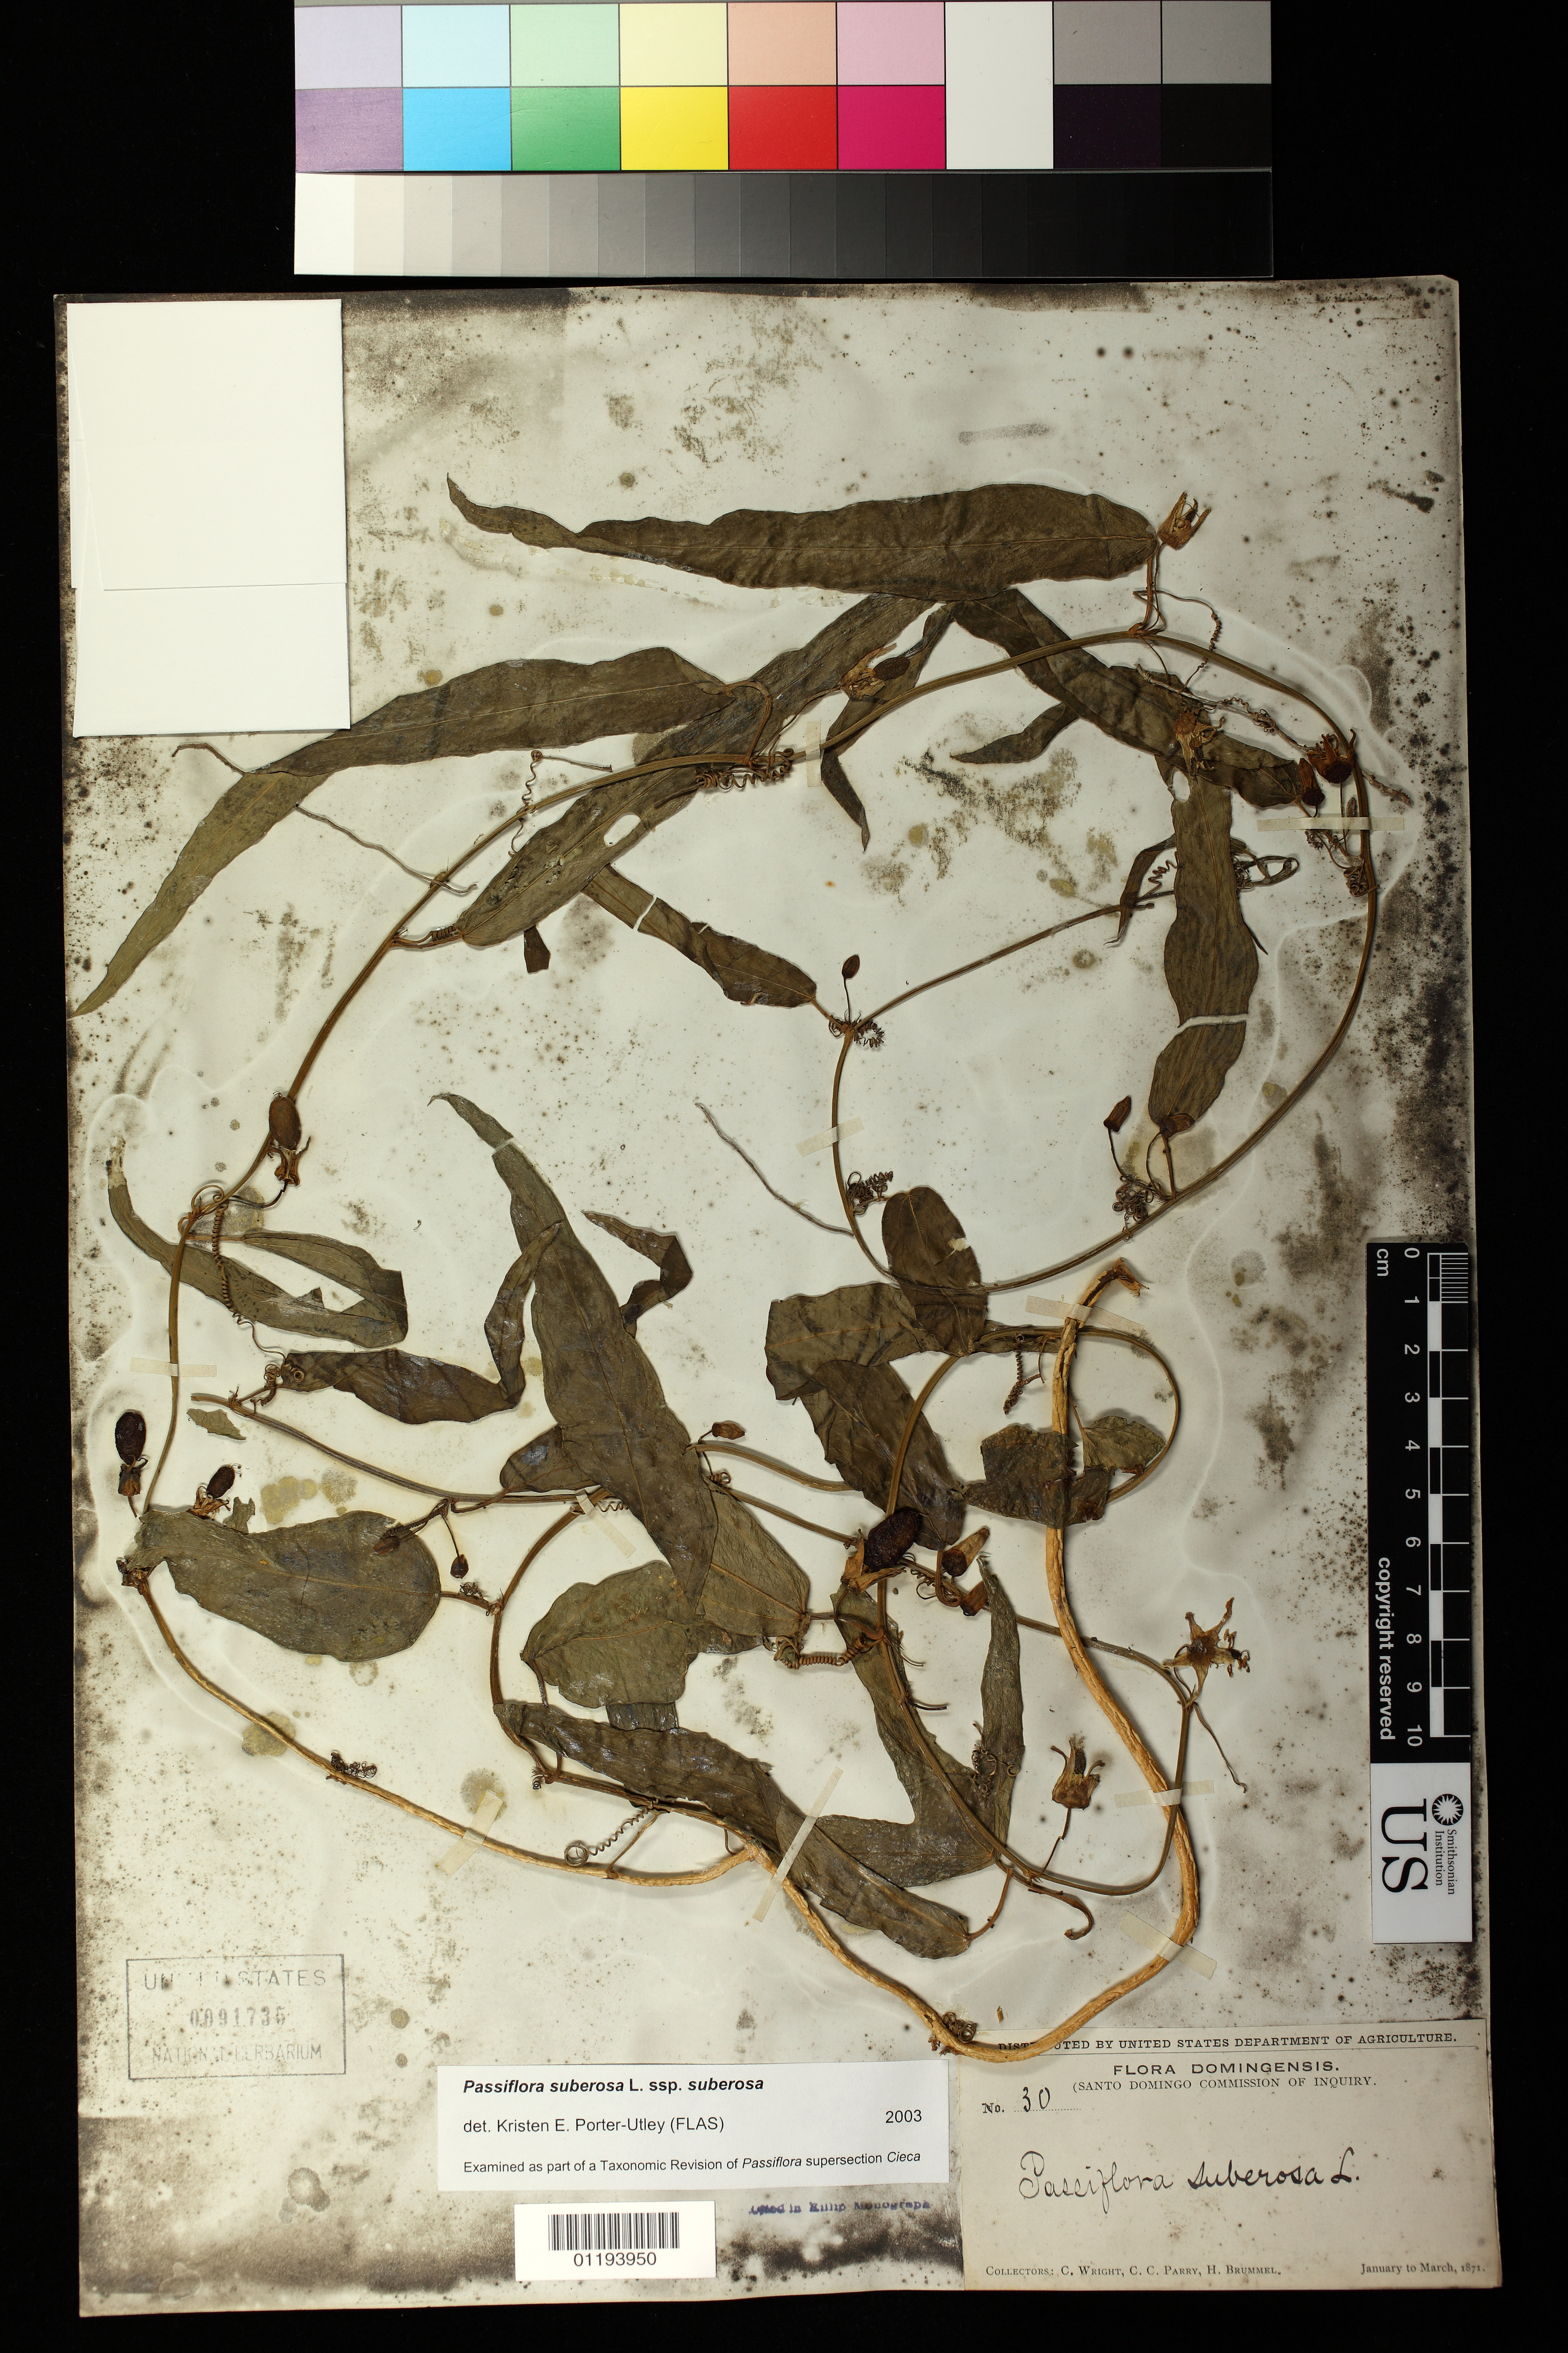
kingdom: Plantae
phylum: Tracheophyta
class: Magnoliopsida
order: Malpighiales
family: Passifloraceae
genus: Passiflora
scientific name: Passiflora suberosa subsp. suberosa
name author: L.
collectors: C. Wright, C. C. Parry & H. Brummel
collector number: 30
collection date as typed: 1871-01 1871-03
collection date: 1871-01/1871-03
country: Dominican Republic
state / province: Distrito Nacional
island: Hispaniola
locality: Santo Domingo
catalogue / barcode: US 91736